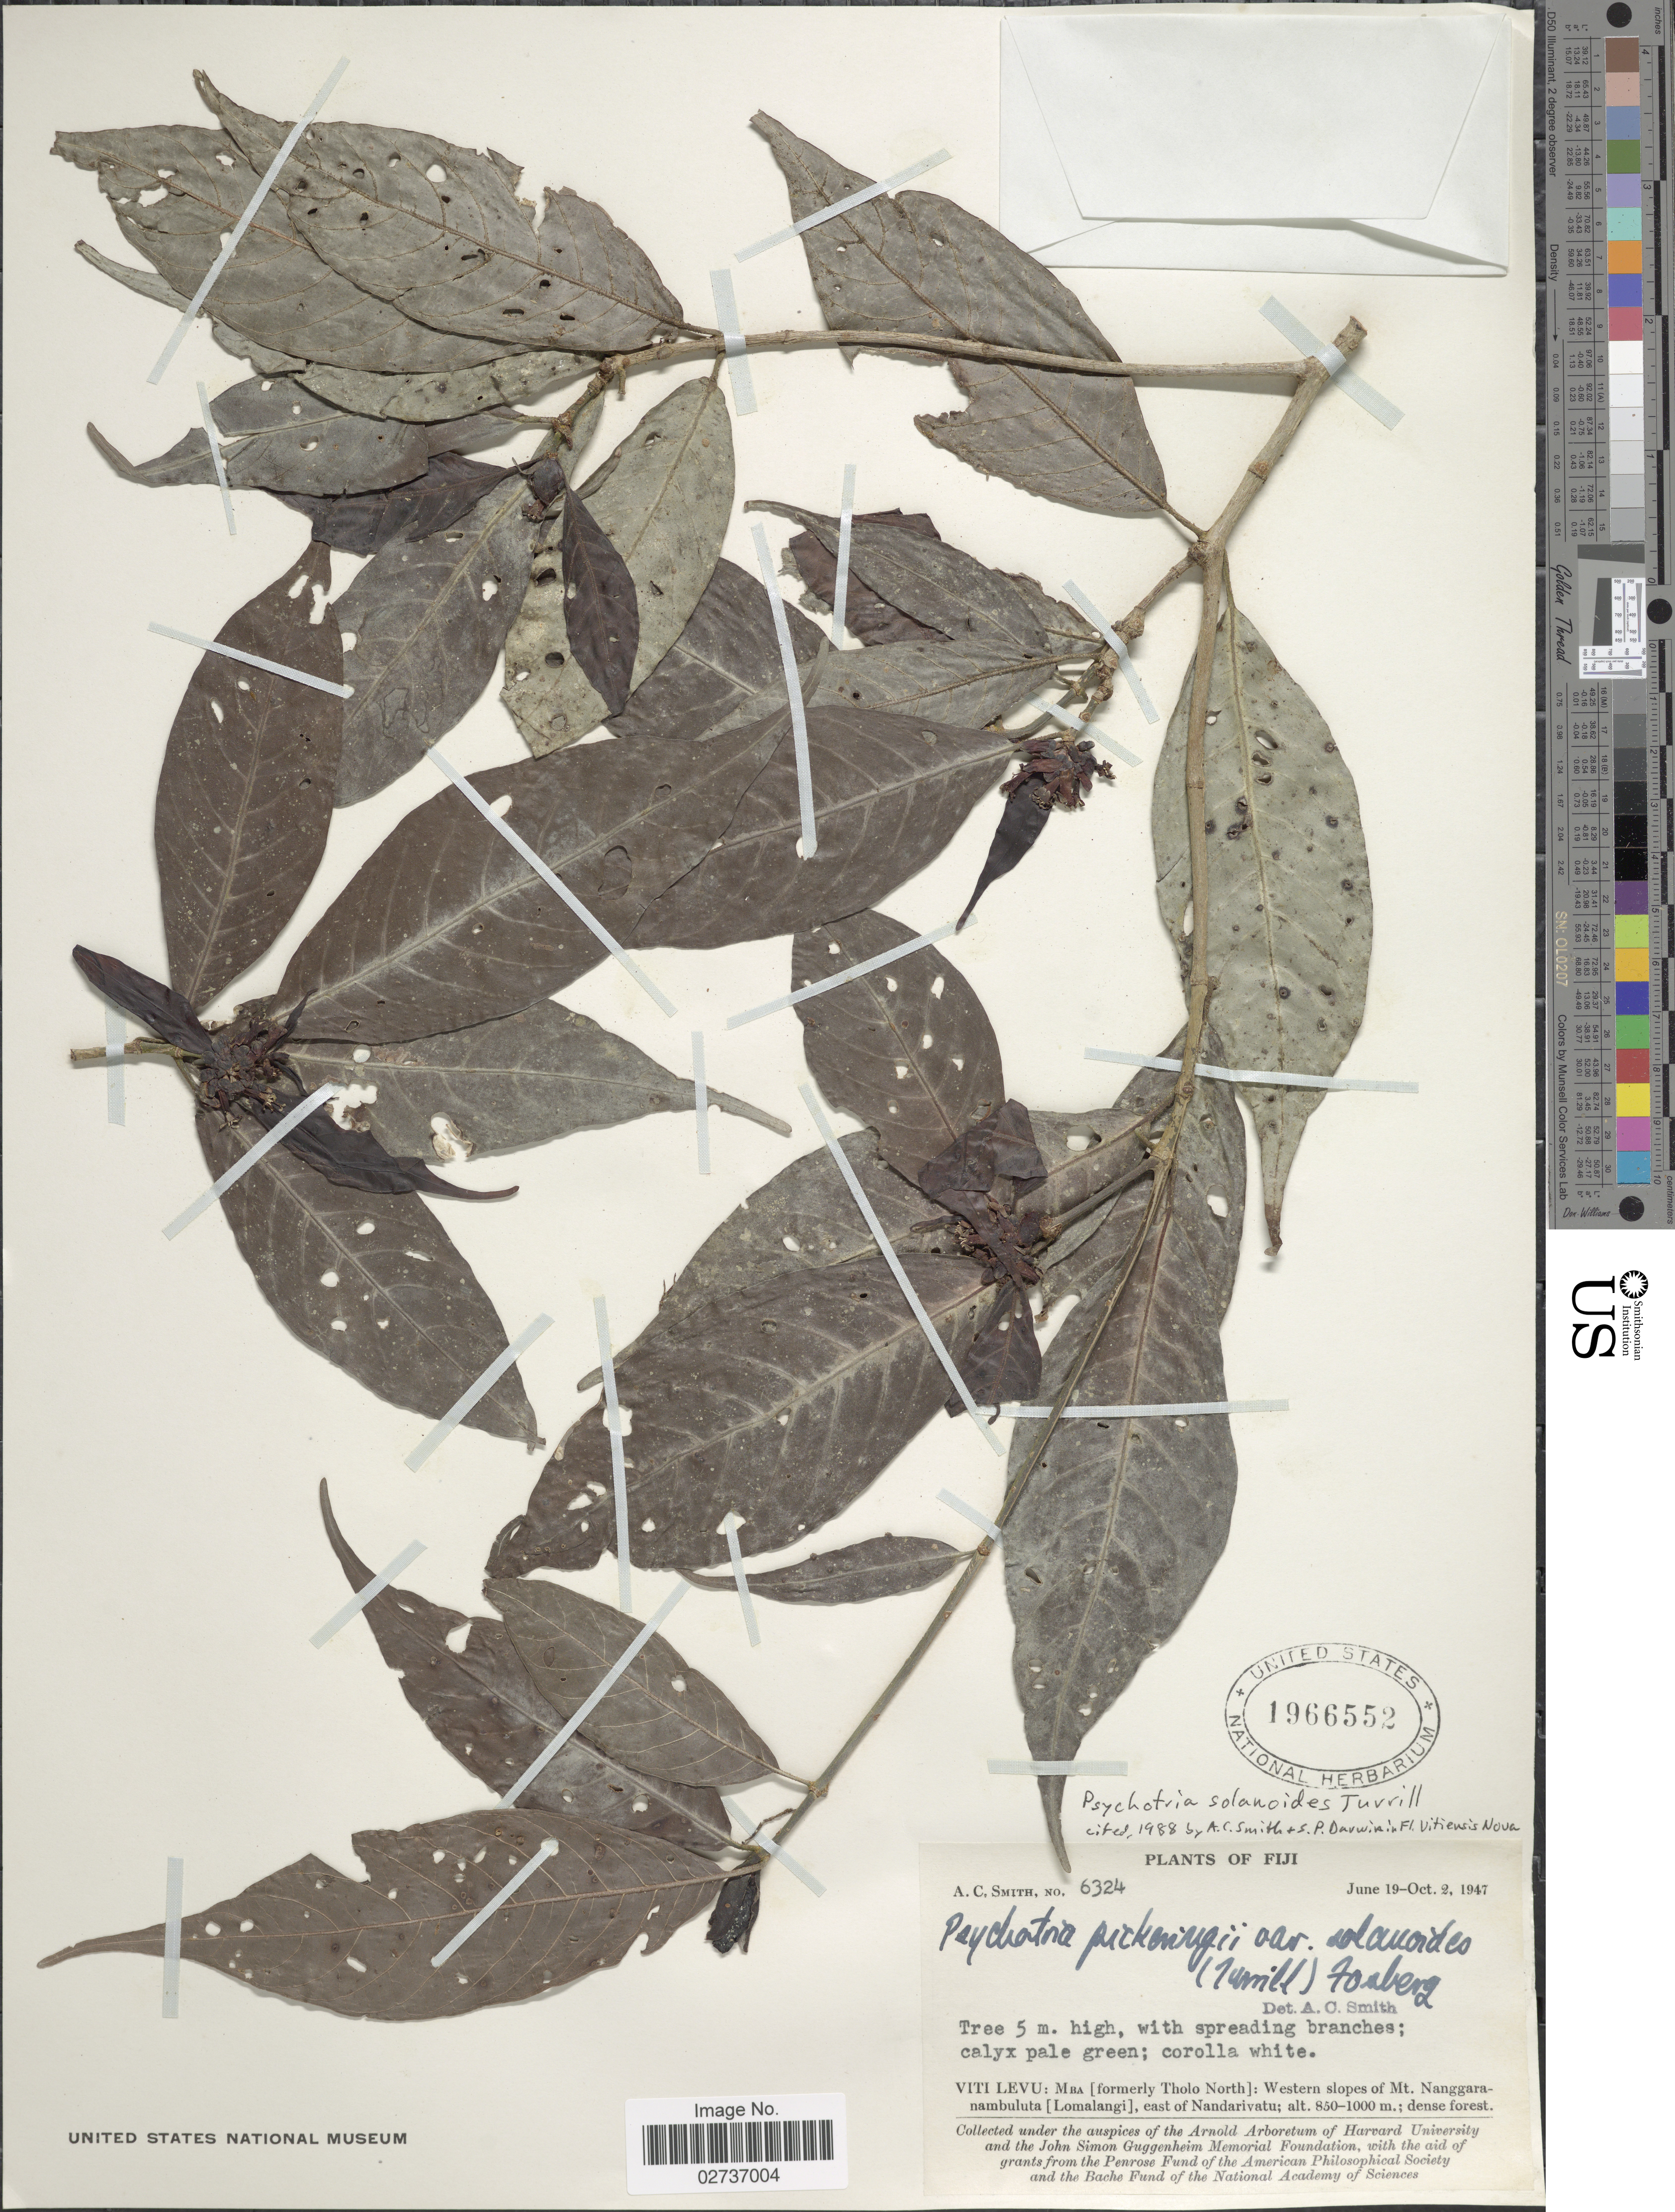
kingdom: Plantae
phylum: Tracheophyta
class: Magnoliopsida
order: Gentianales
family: Rubiaceae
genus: Psychotria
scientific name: Psychotria solanoides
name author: Turrill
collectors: A. C. Smith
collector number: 6324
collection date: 1947-06-19/1947-10-02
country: Fiji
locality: Viti Levu: Mba [formerly Tholo North]: Western slopes of Mt. Nanggara-nambuluta [Lomalangi], east of Nandarivatu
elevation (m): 850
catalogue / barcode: US 1966552